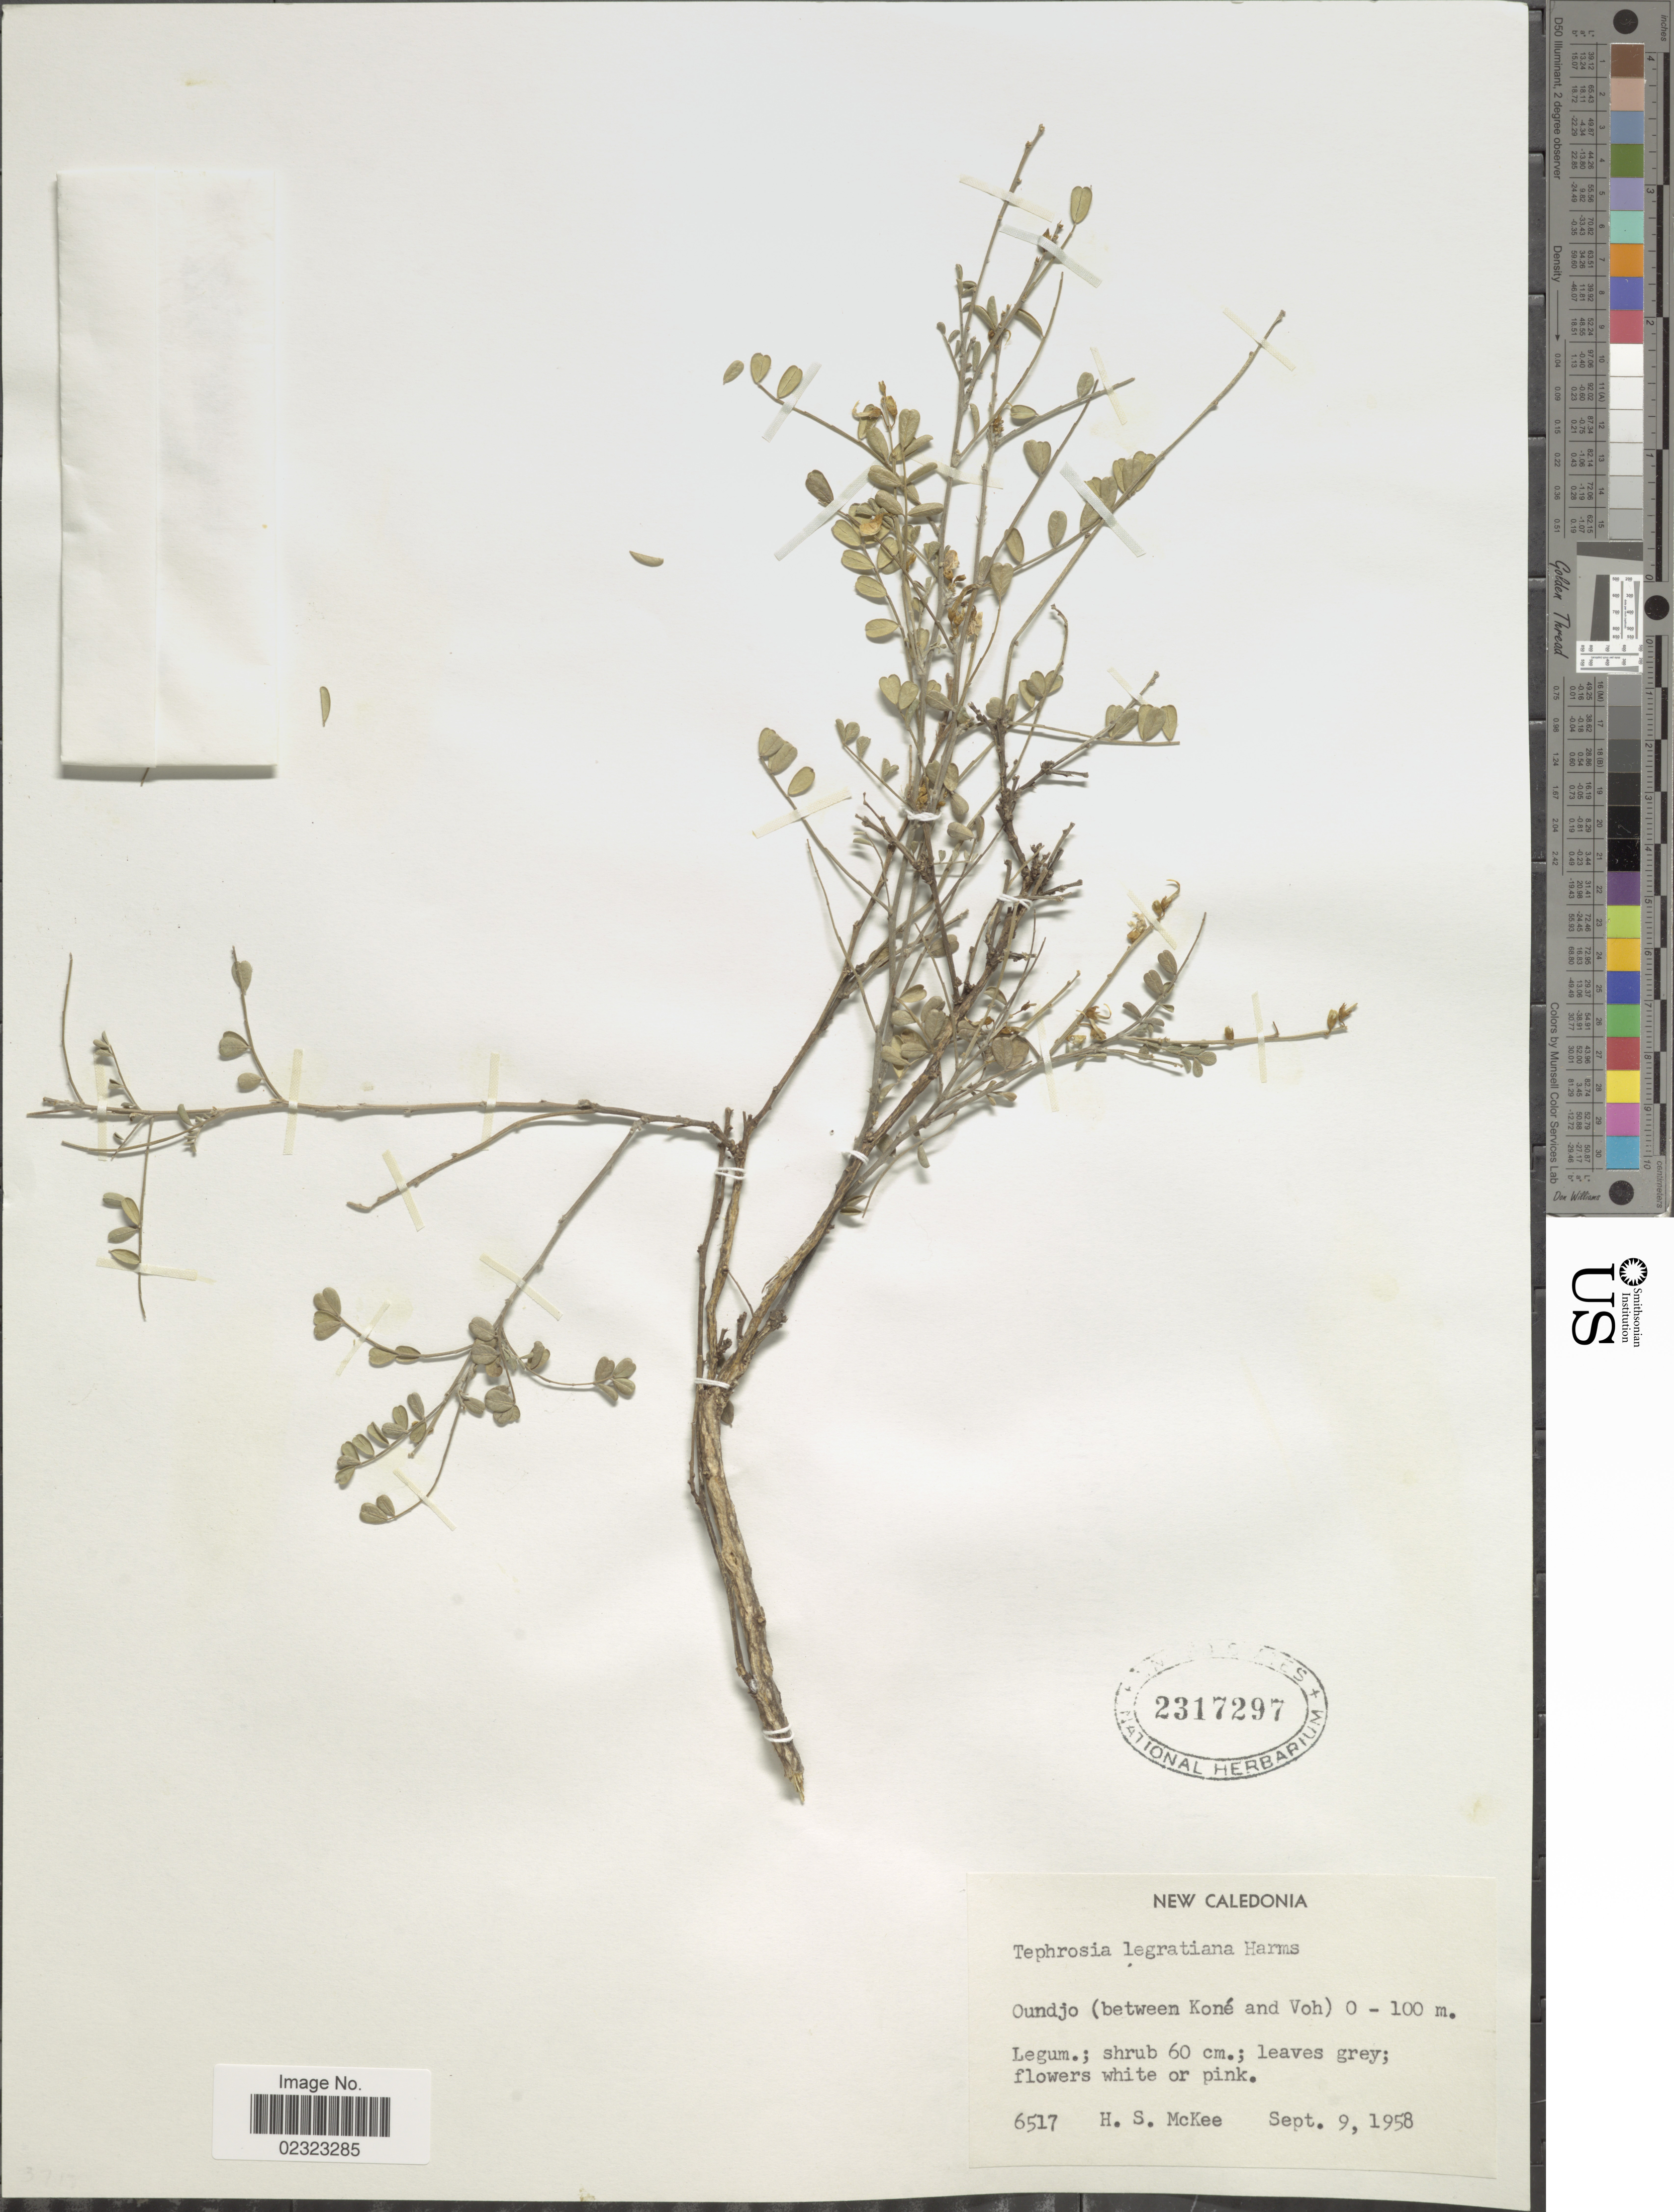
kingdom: Plantae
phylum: Tracheophyta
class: Magnoliopsida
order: Fabales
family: Fabaceae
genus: Tephrosia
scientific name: Tephrosia leratiana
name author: Harms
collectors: H. S. McKee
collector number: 6517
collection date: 1958-09-09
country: New Caledonia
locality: Oundjo (between Kone and Voh).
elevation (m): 0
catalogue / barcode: US 2317297